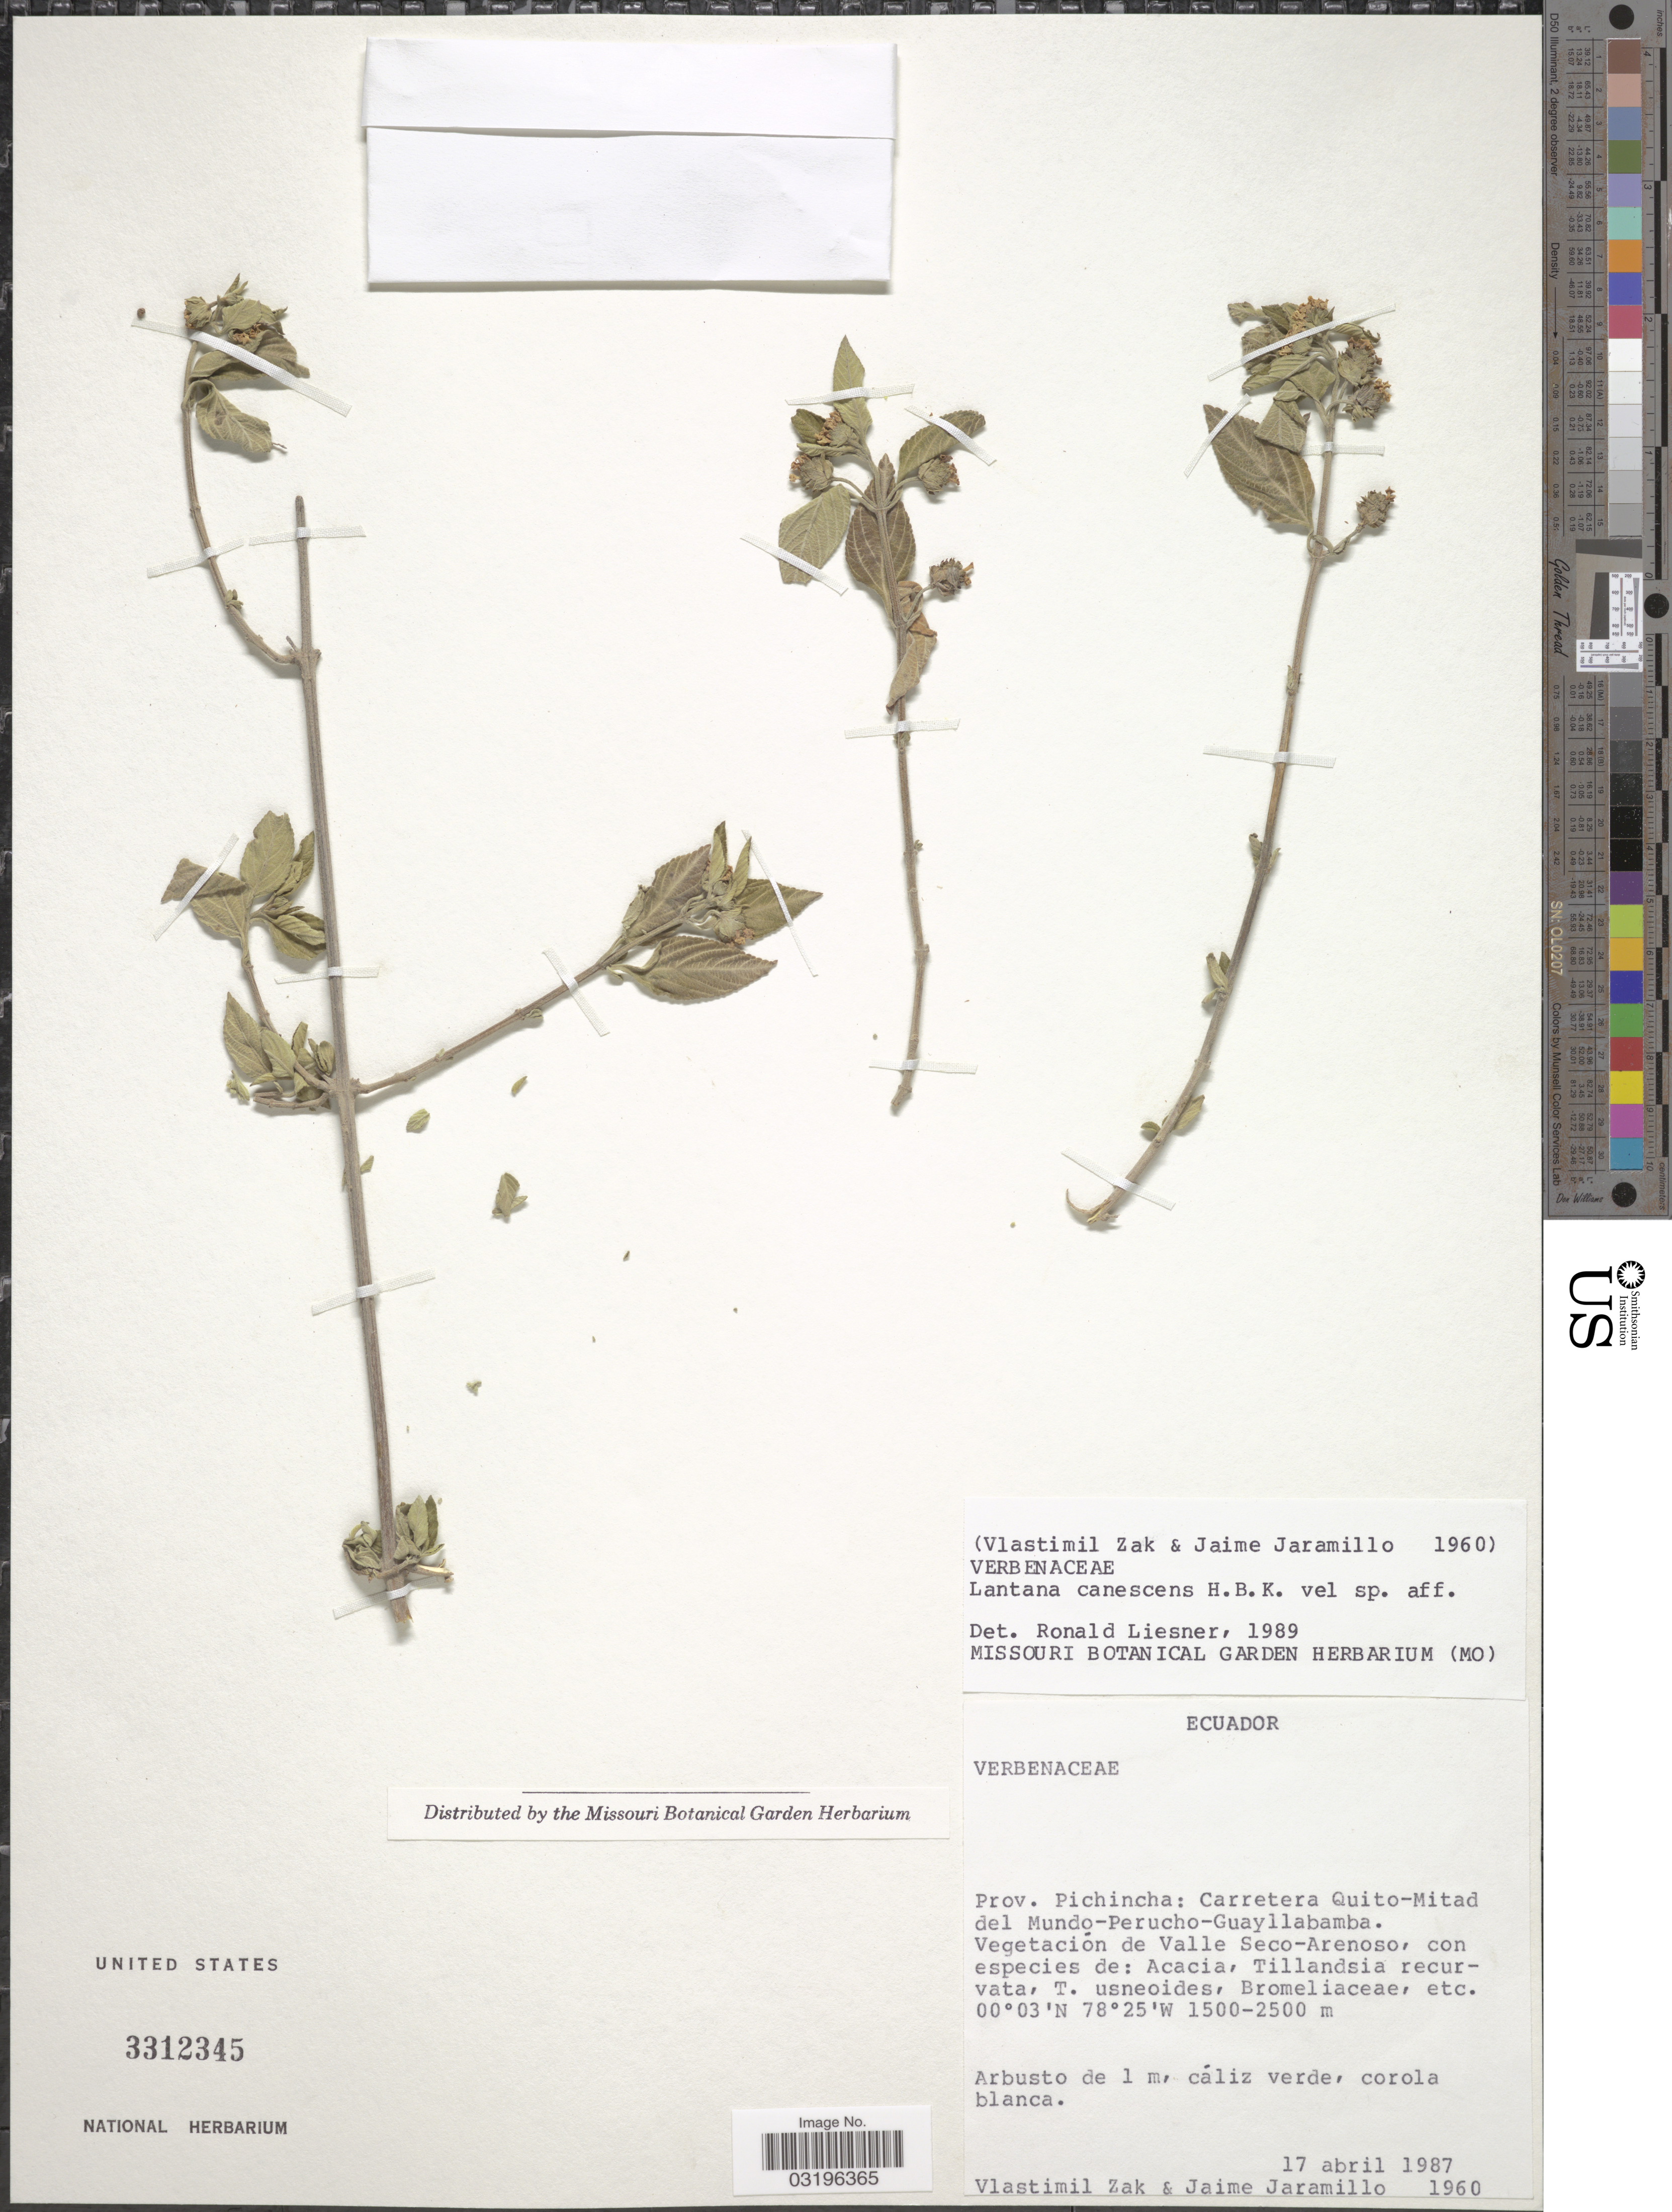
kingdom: Plantae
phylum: Tracheophyta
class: Magnoliopsida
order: Lamiales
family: Verbenaceae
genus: Lantana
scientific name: Lantana canescens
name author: Kunth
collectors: V. Zak & J. Jaramillo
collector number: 1960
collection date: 1987-04-17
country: Ecuador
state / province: Pichincha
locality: Carretera Quito-Mitad del Mundo-Perucho-Guayllabamba. Vegetación de Valle Seco-Arenoso.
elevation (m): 1500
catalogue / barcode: US 3312345